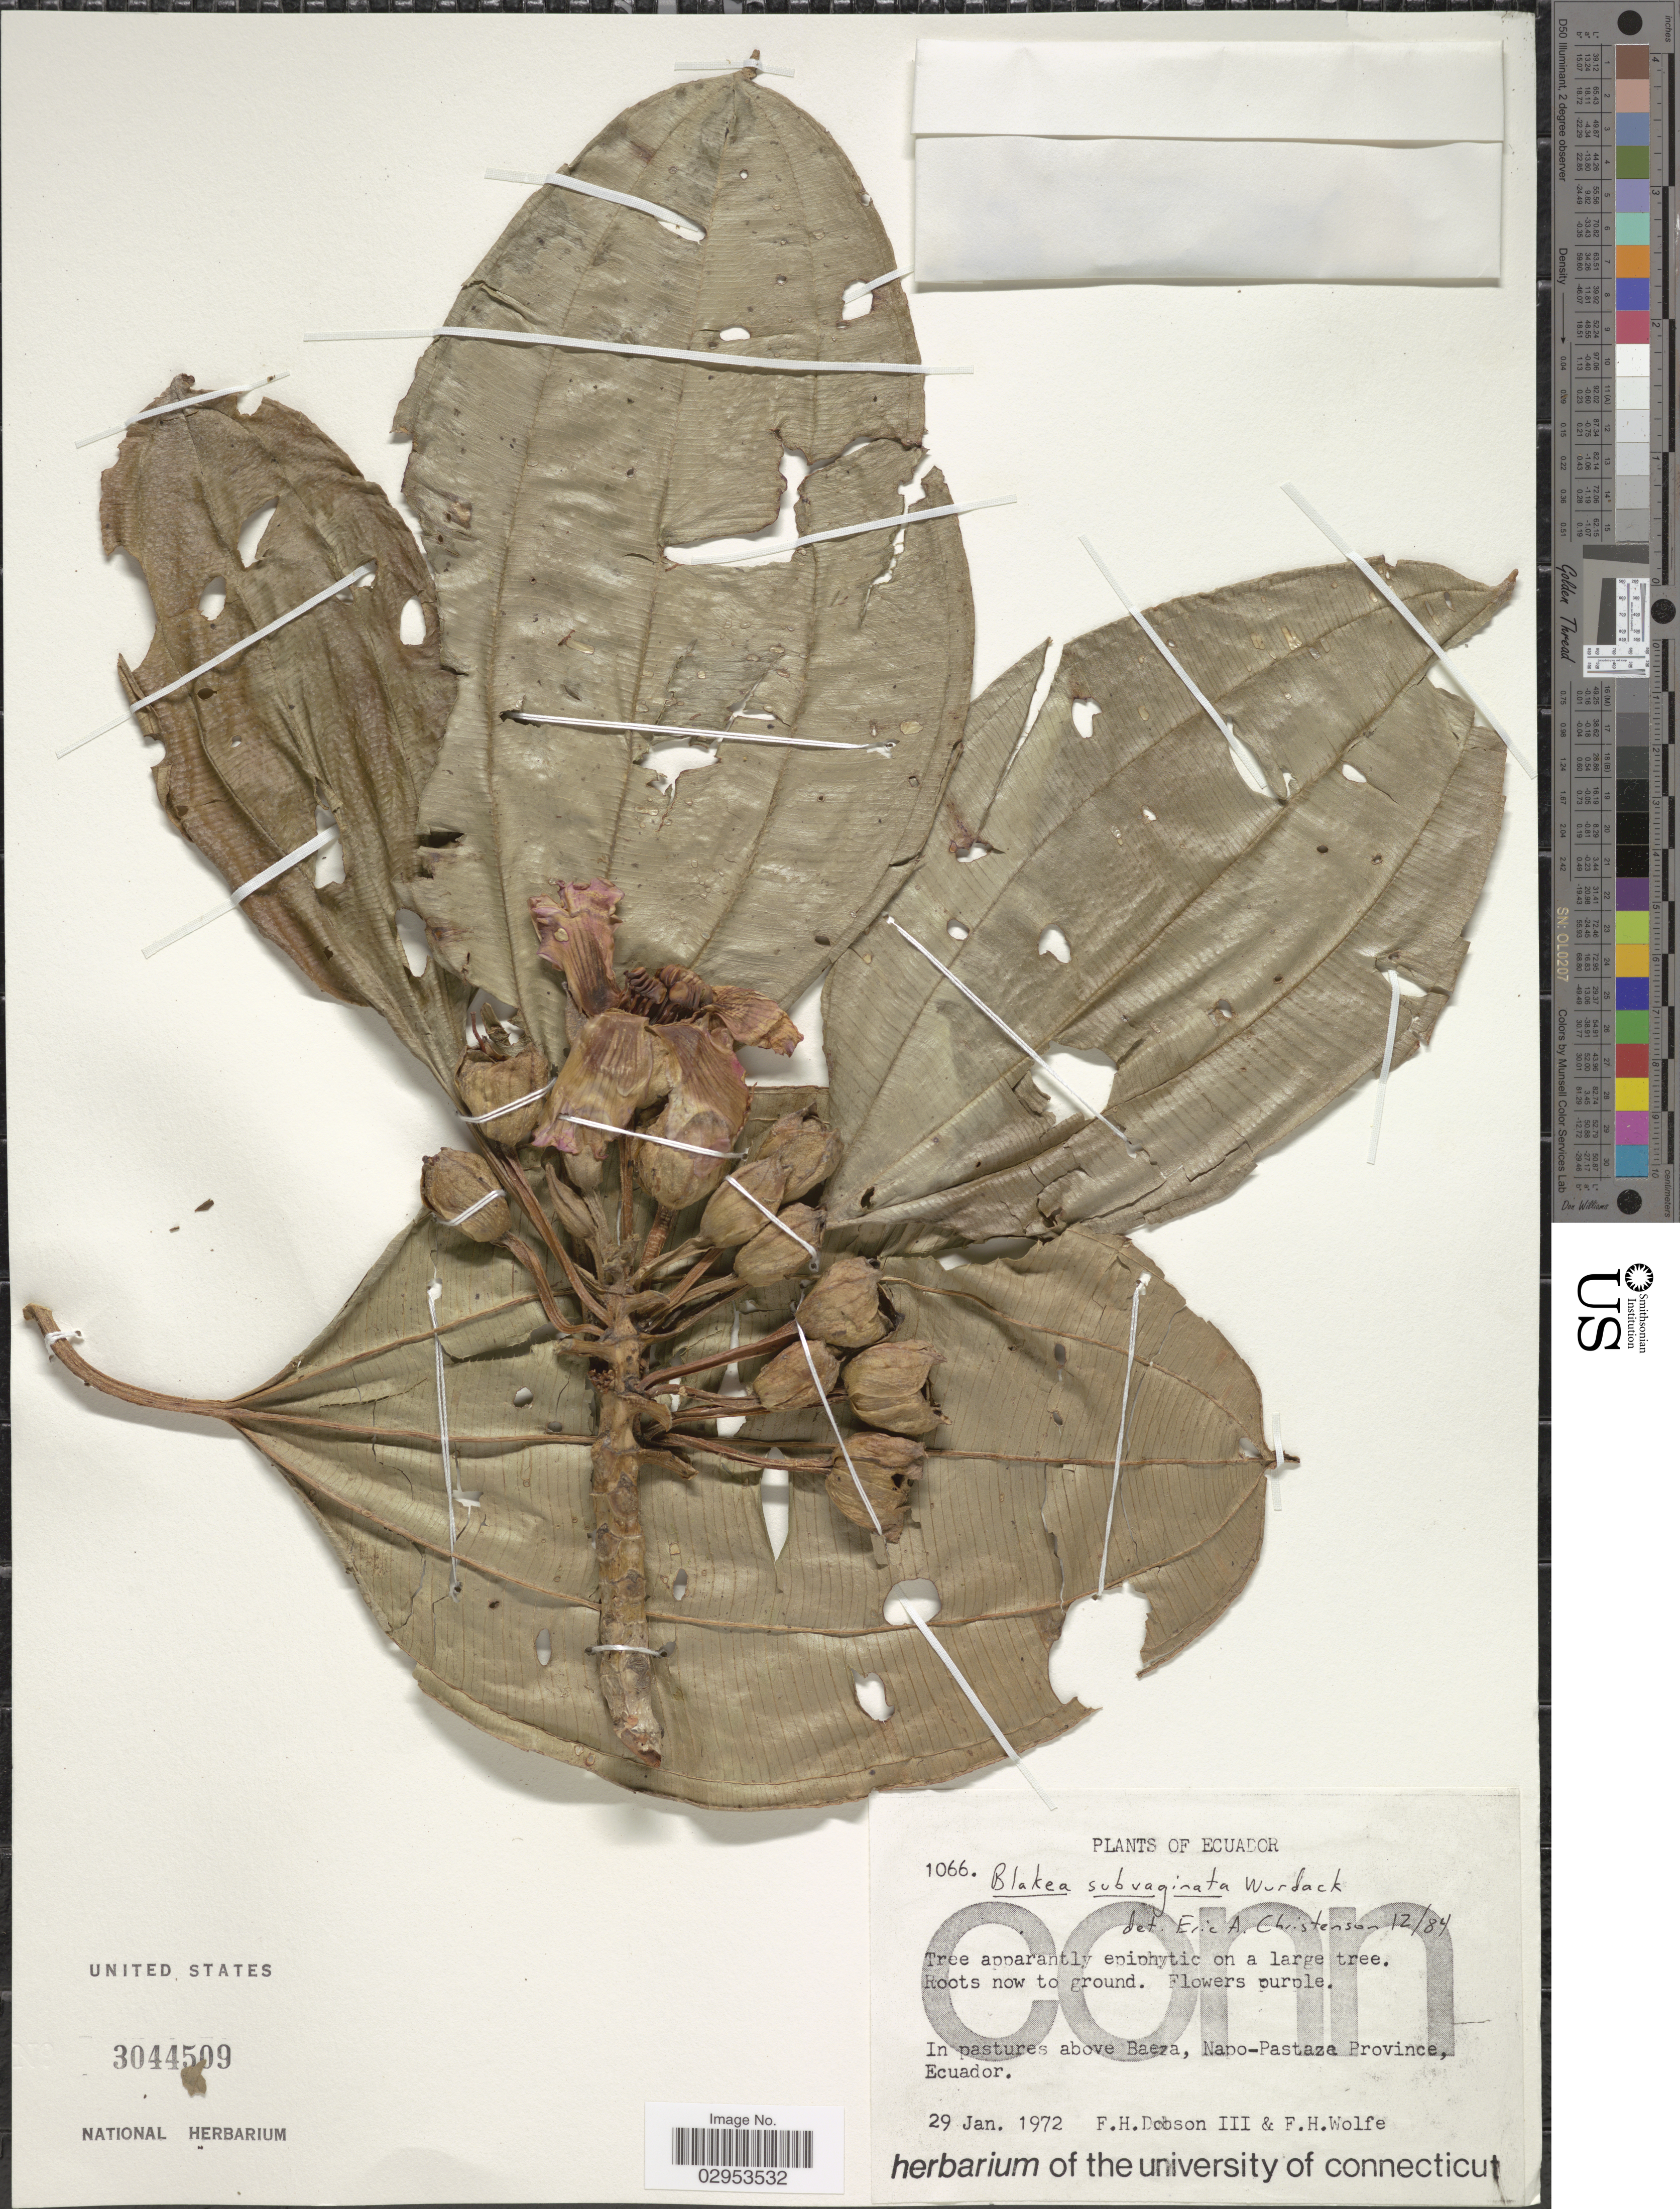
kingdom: Plantae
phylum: Tracheophyta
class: Magnoliopsida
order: Myrtales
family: Melastomataceae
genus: Blakea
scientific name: Blakea subvaginata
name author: Wurdack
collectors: F. Dobson III & F. Wolfe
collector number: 1066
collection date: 1972-01-29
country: Ecuador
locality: Above Baeza, Napo-Pastaza Province.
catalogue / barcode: US 3044509